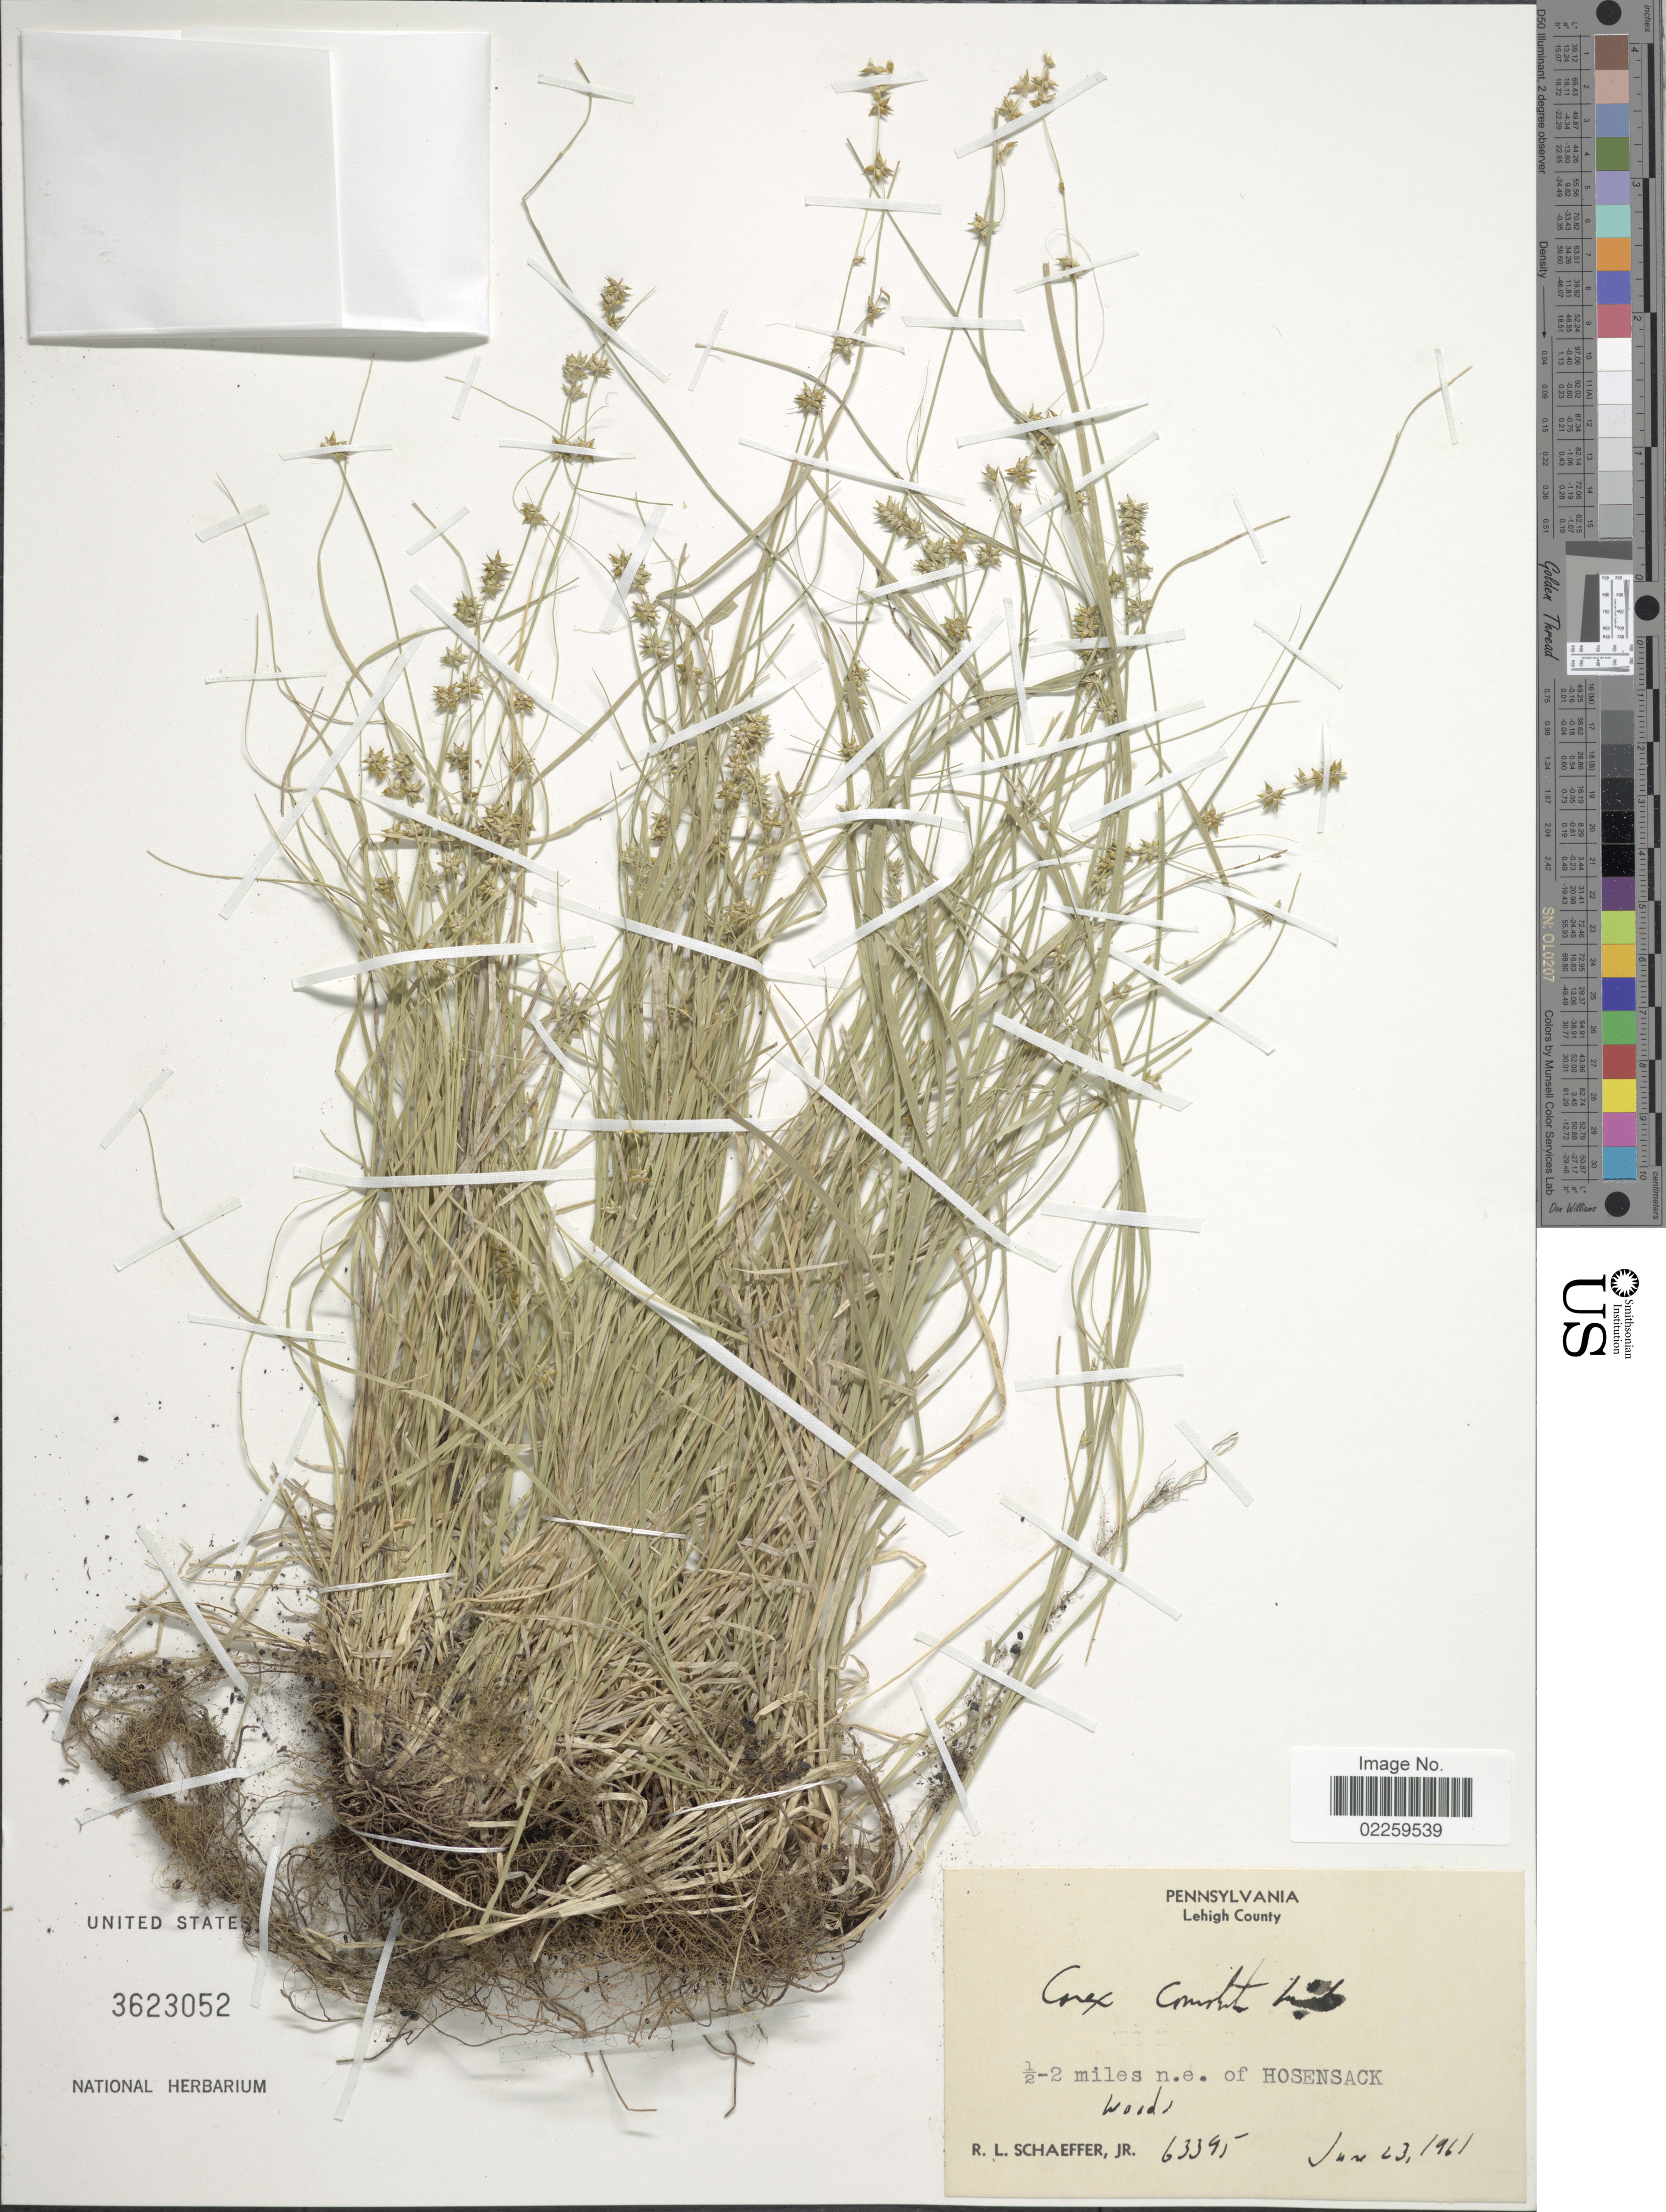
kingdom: Plantae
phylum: Tracheophyta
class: Liliopsida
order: Poales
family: Cyperaceae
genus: Carex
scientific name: Carex rosea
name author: Willd.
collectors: R. L. Schaeffer Jr.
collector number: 63395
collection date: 1961-01-23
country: United States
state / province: Pennsylvania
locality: Pennsylvania, Lehigh County, ½-2 miles n.e. of Hosensack. woods.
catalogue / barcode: US 3623052